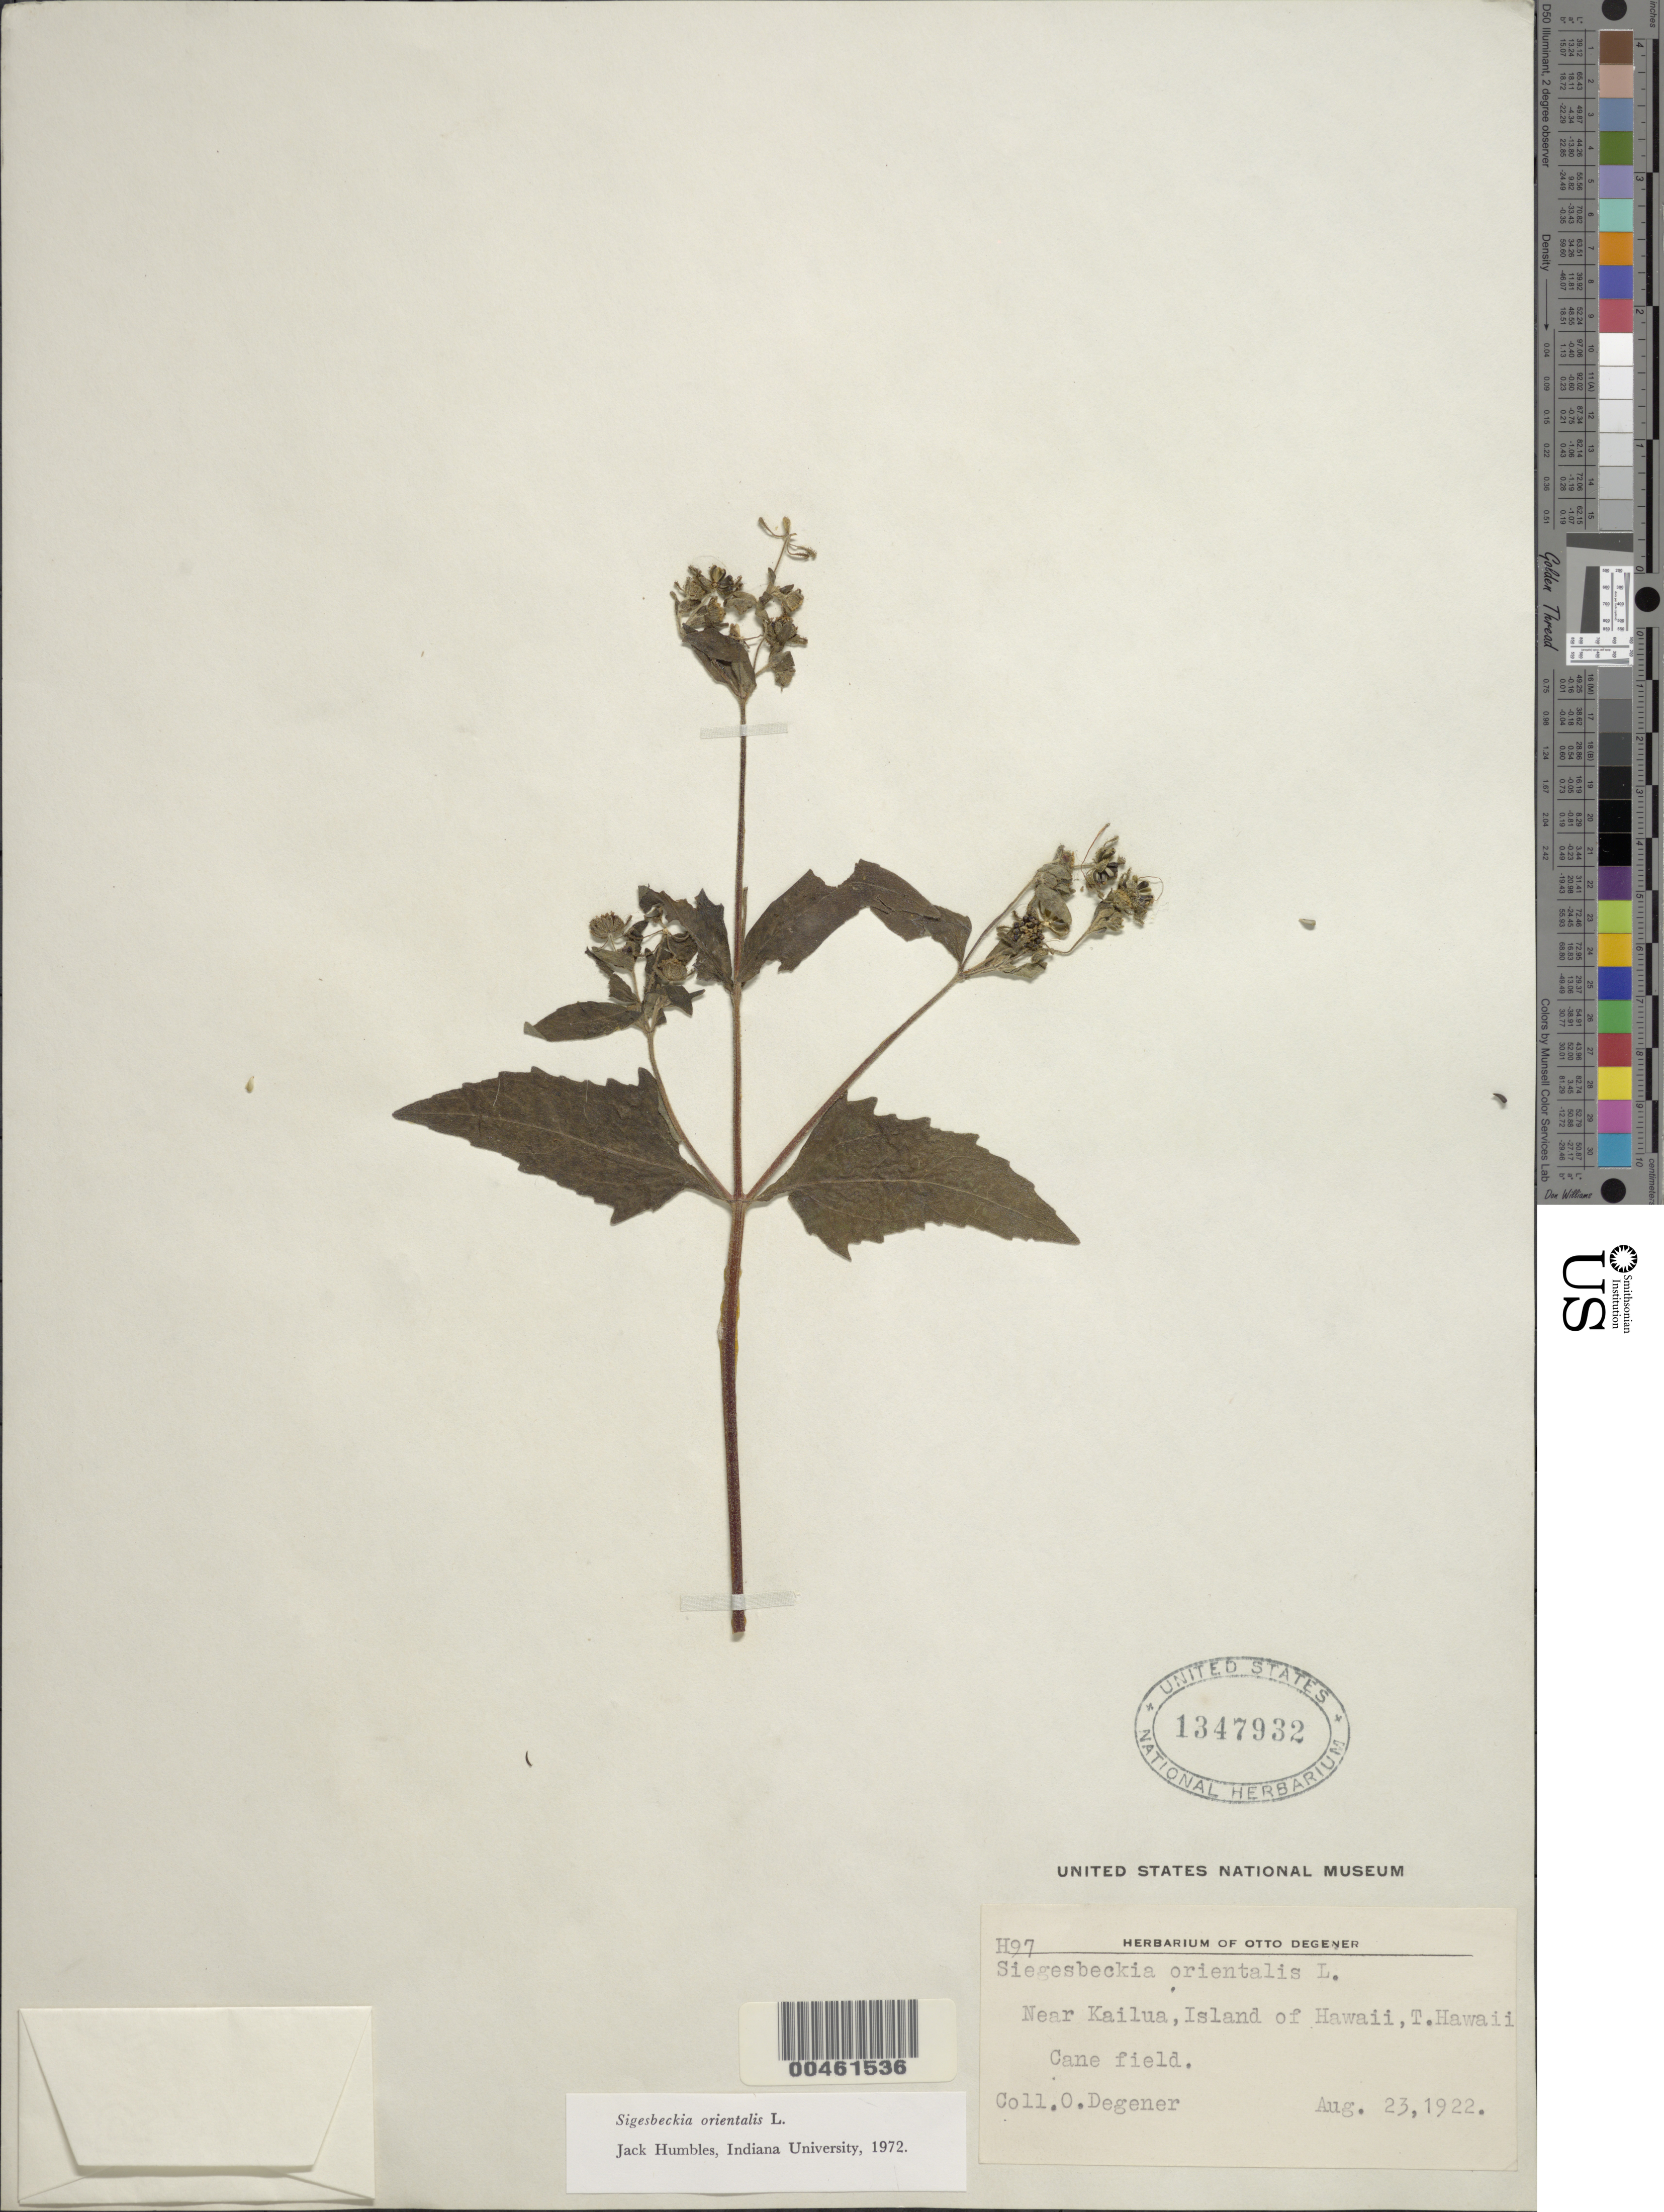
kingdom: Plantae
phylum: Tracheophyta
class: Magnoliopsida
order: Asterales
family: Asteraceae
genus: Sigesbeckia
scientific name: Sigesbeckia orientalis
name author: L.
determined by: Humbles, J.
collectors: O. Degener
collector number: H97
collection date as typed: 23 Aug 1922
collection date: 1922-08-23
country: United States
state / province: Hawaii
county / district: Hawaii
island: Hawaii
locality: Near Kailua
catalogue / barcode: US 1347932